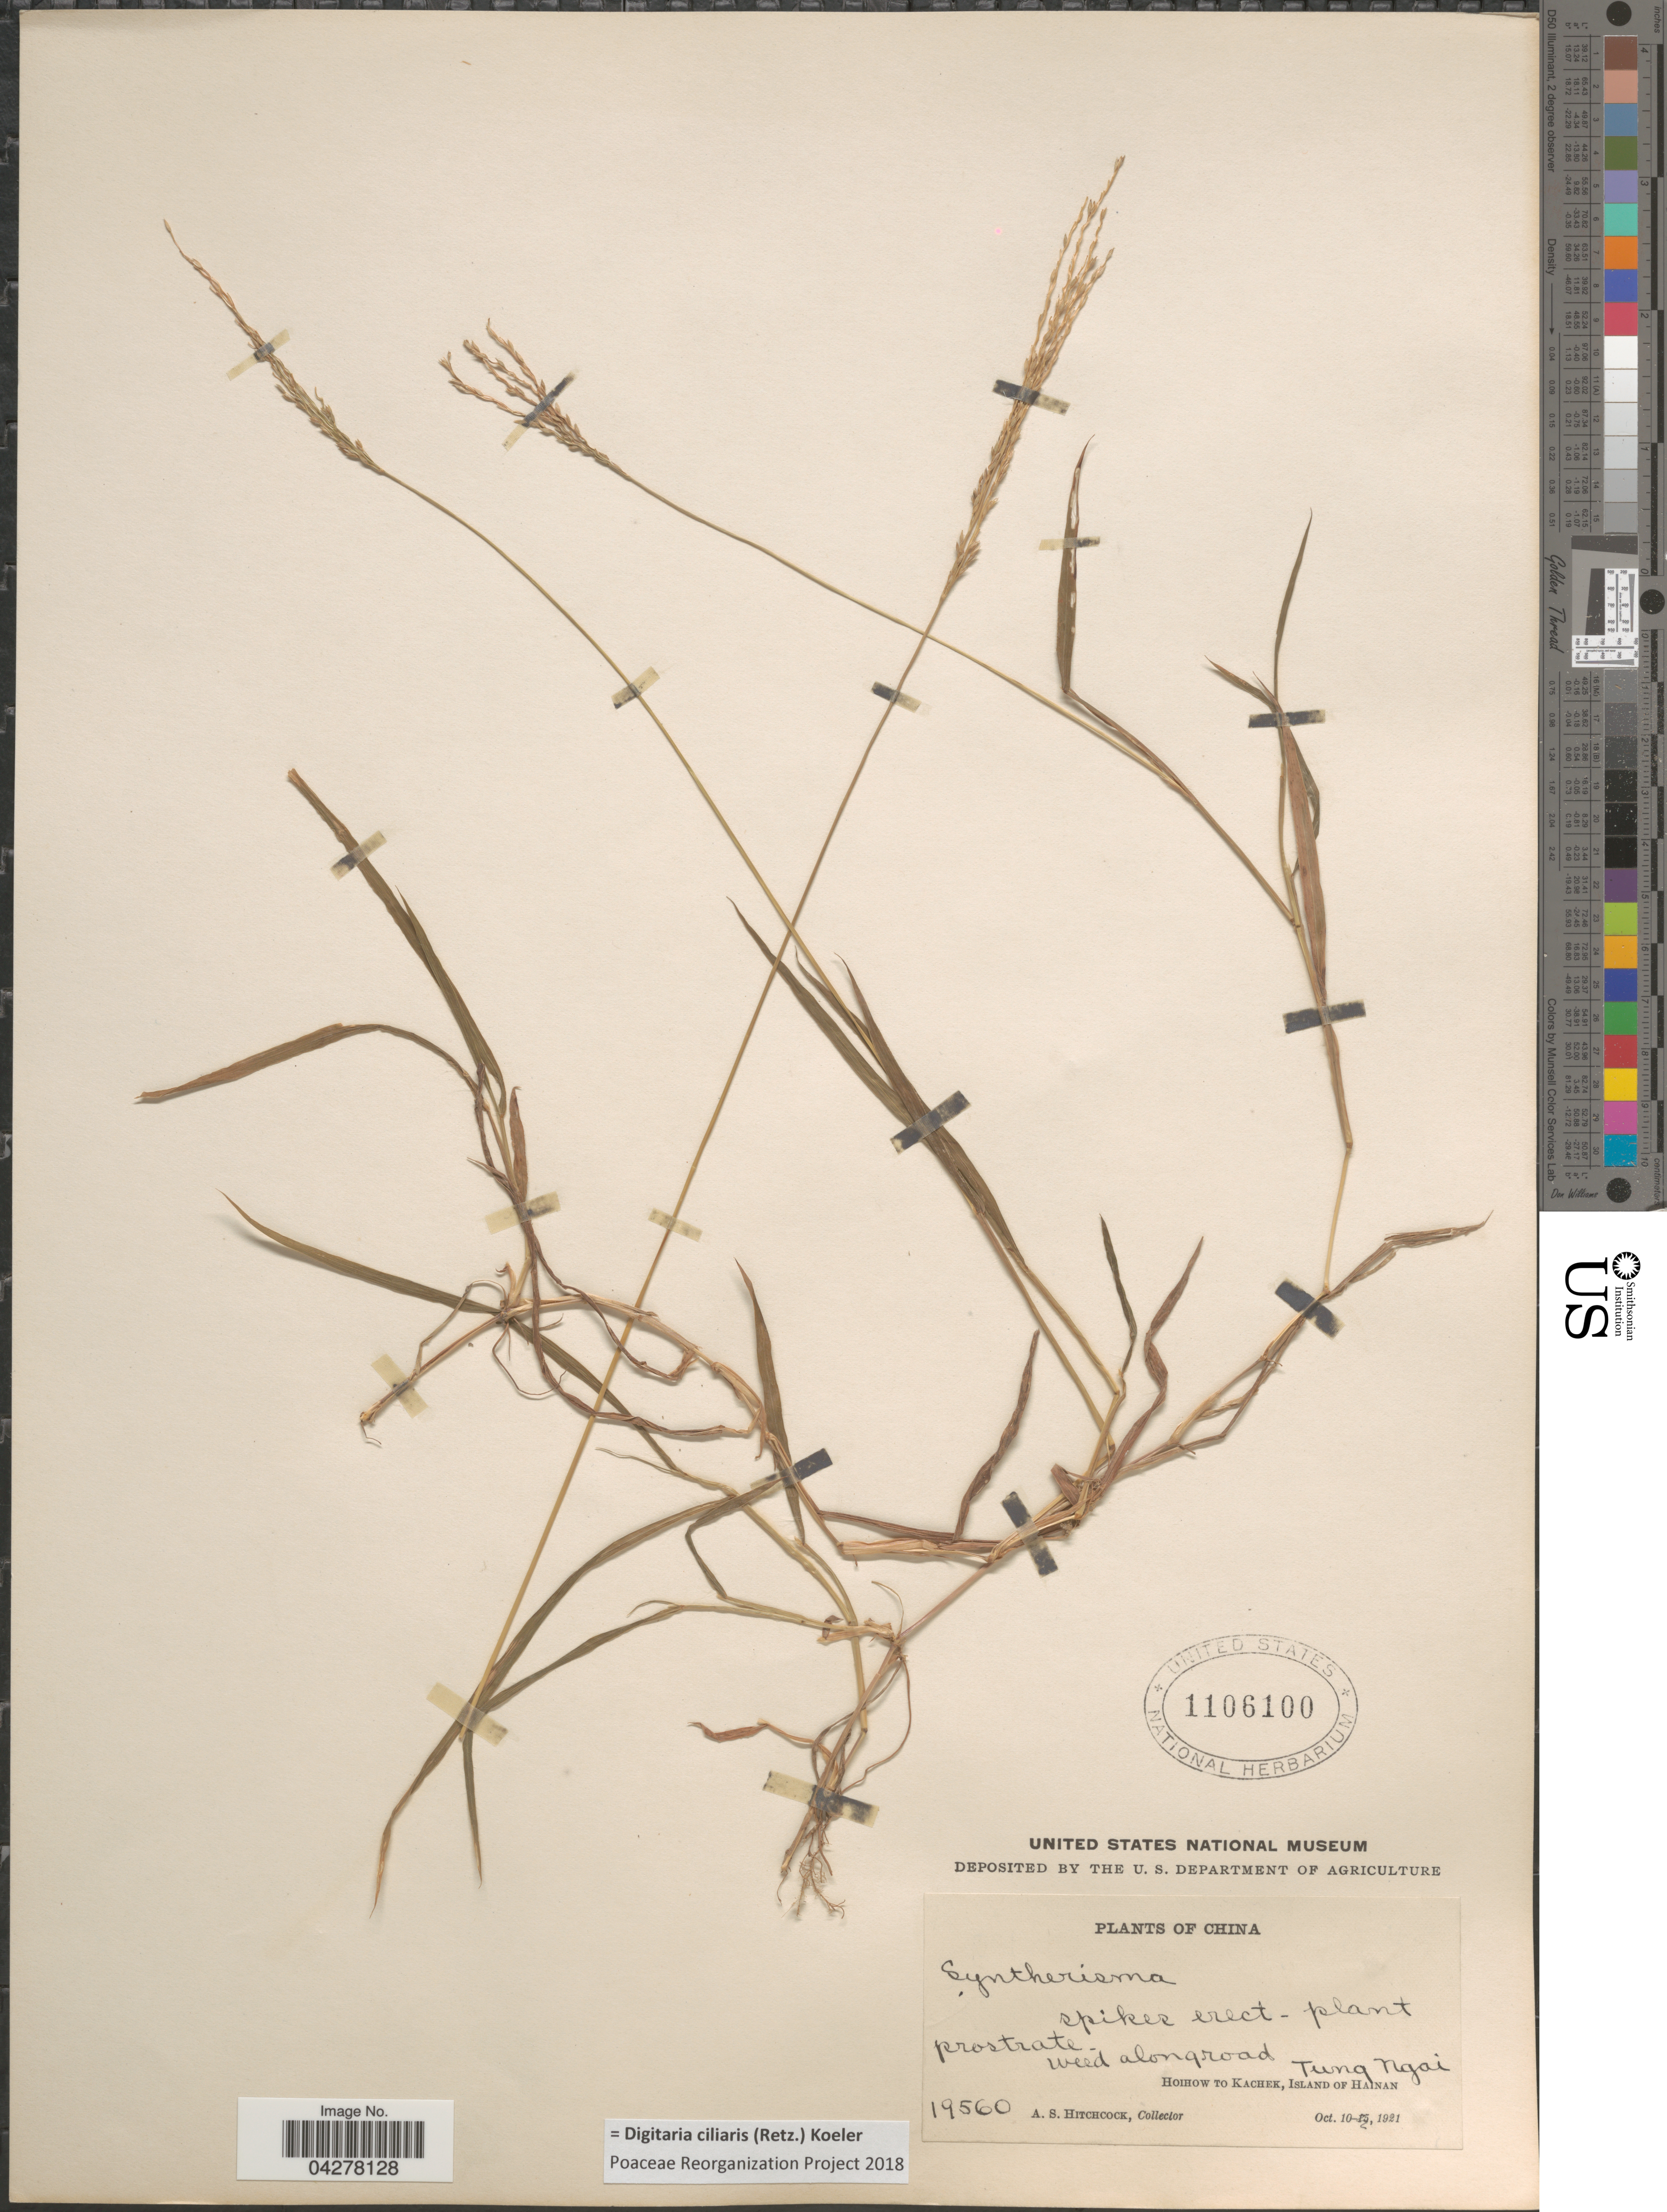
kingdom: Plantae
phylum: Tracheophyta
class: Liliopsida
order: Poales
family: Poaceae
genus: Digitaria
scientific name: Digitaria ciliaris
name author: (Retz.) Koeler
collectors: A. S. Hitchcock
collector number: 19560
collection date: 1921-10-10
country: China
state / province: Hainan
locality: Weed along road. Tung Ngai. Hoihow to Kachek, Island of Hainan.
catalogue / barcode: US 1106100